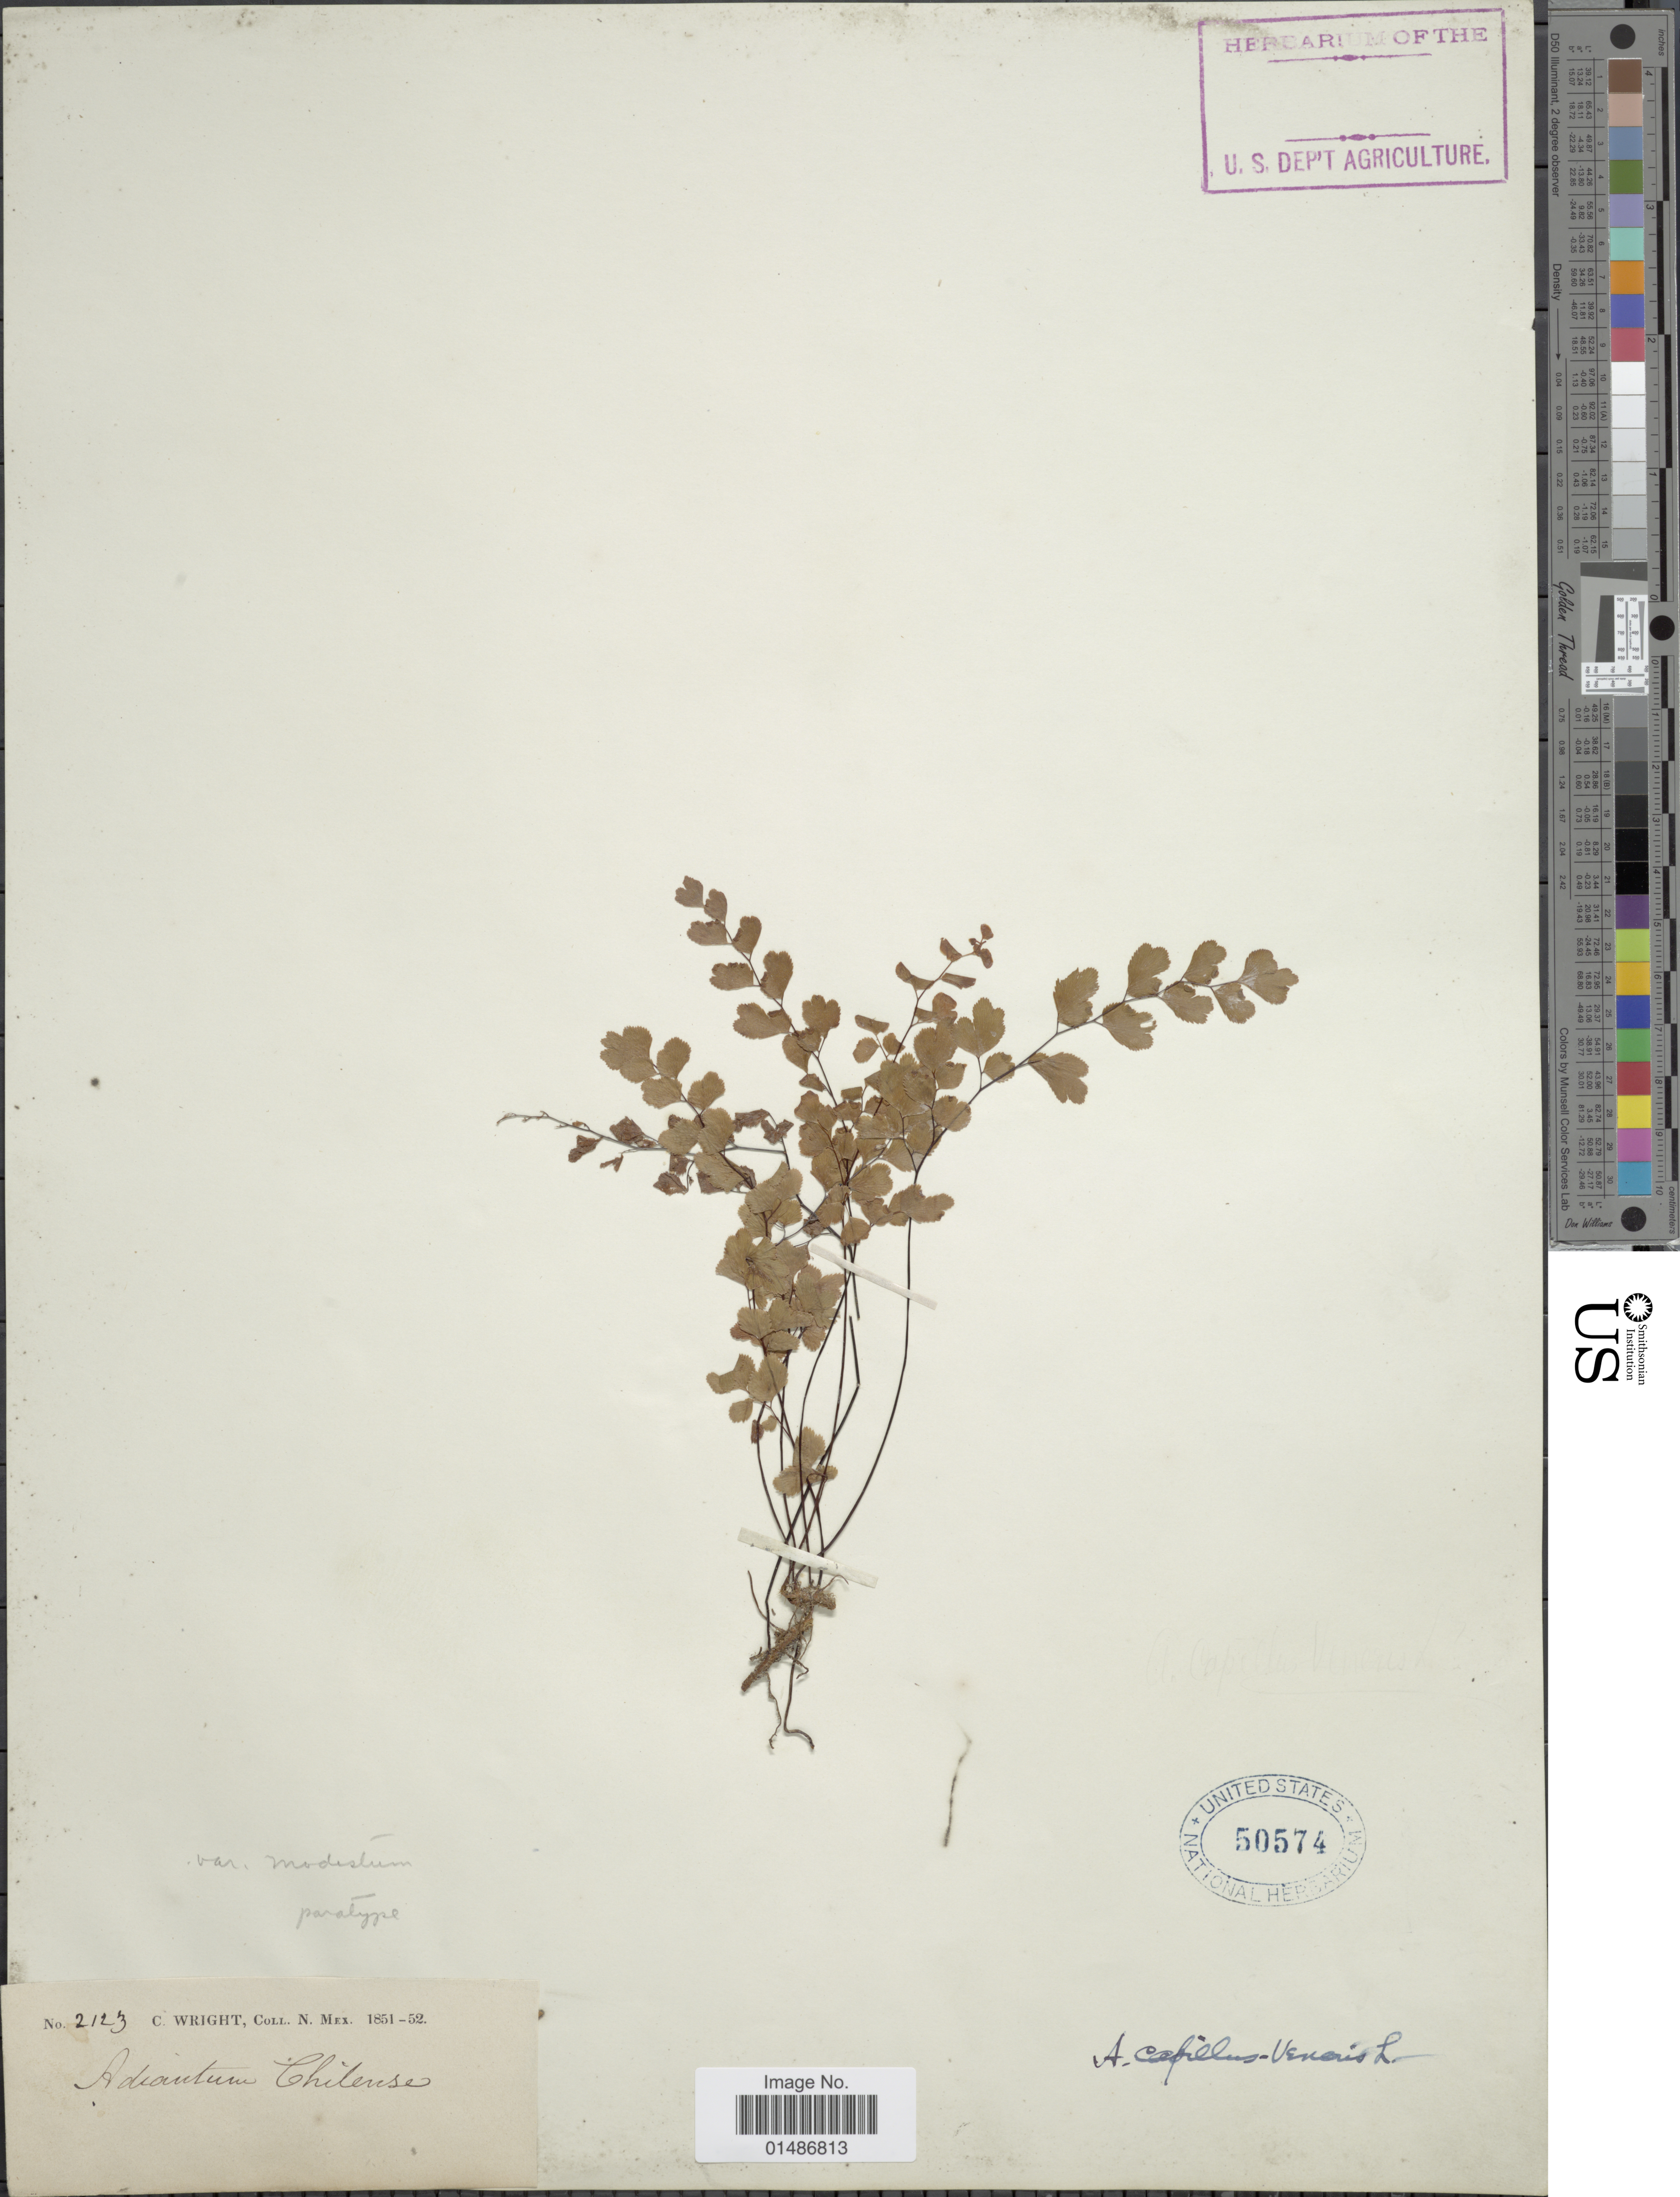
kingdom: Plantae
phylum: Tracheophyta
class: Polypodiopsida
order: Polypodiales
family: Pteridaceae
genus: Adiantum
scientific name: Adiantum capillus-veneris var. modestum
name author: (Underw.) Fernald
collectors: C. Wright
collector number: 2123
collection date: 1851/1852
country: United States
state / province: New Mexico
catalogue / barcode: US 50574